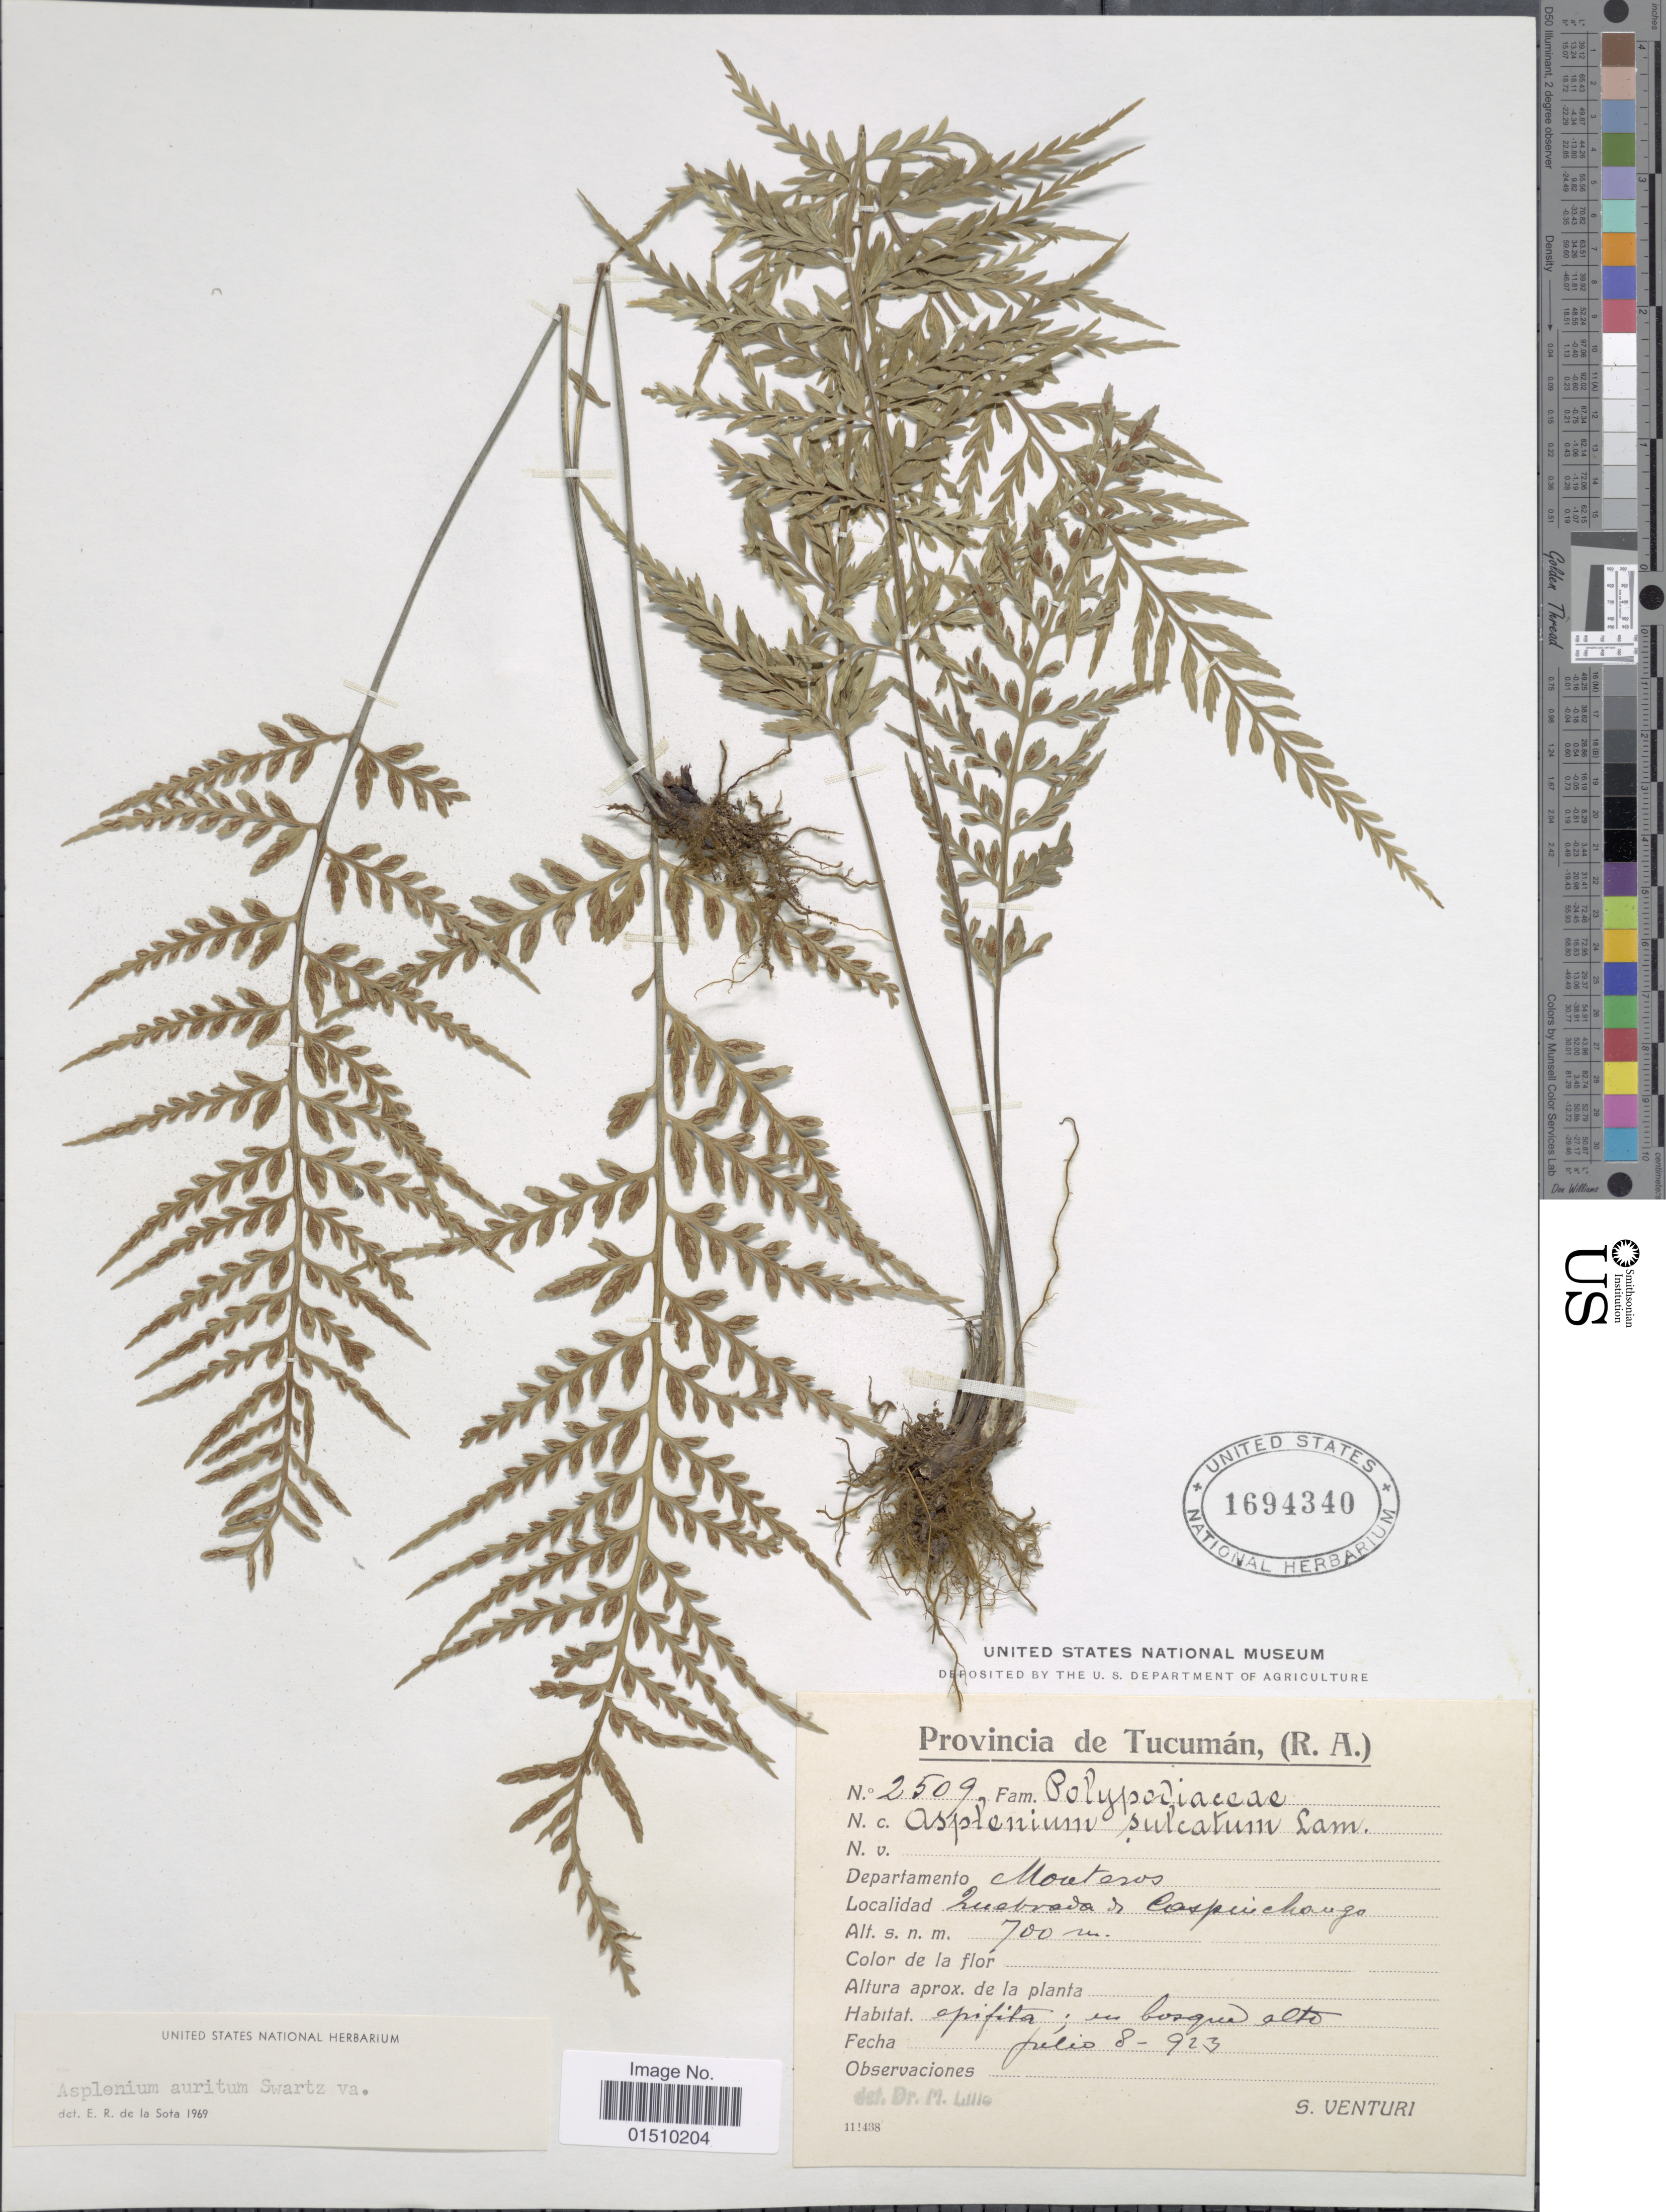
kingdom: Plantae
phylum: Tracheophyta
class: Polypodiopsida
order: Polypodiales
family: Aspleniaceae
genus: Asplenium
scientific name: Asplenium auritum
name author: Sw.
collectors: S. Venturi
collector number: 2509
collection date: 1923-07-08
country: Argentina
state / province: Tucuman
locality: Provincia de Tucumán, (R.A.), Departamento Monteros, Quebrada de Caspinchango.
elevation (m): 700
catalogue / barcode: US 1694340